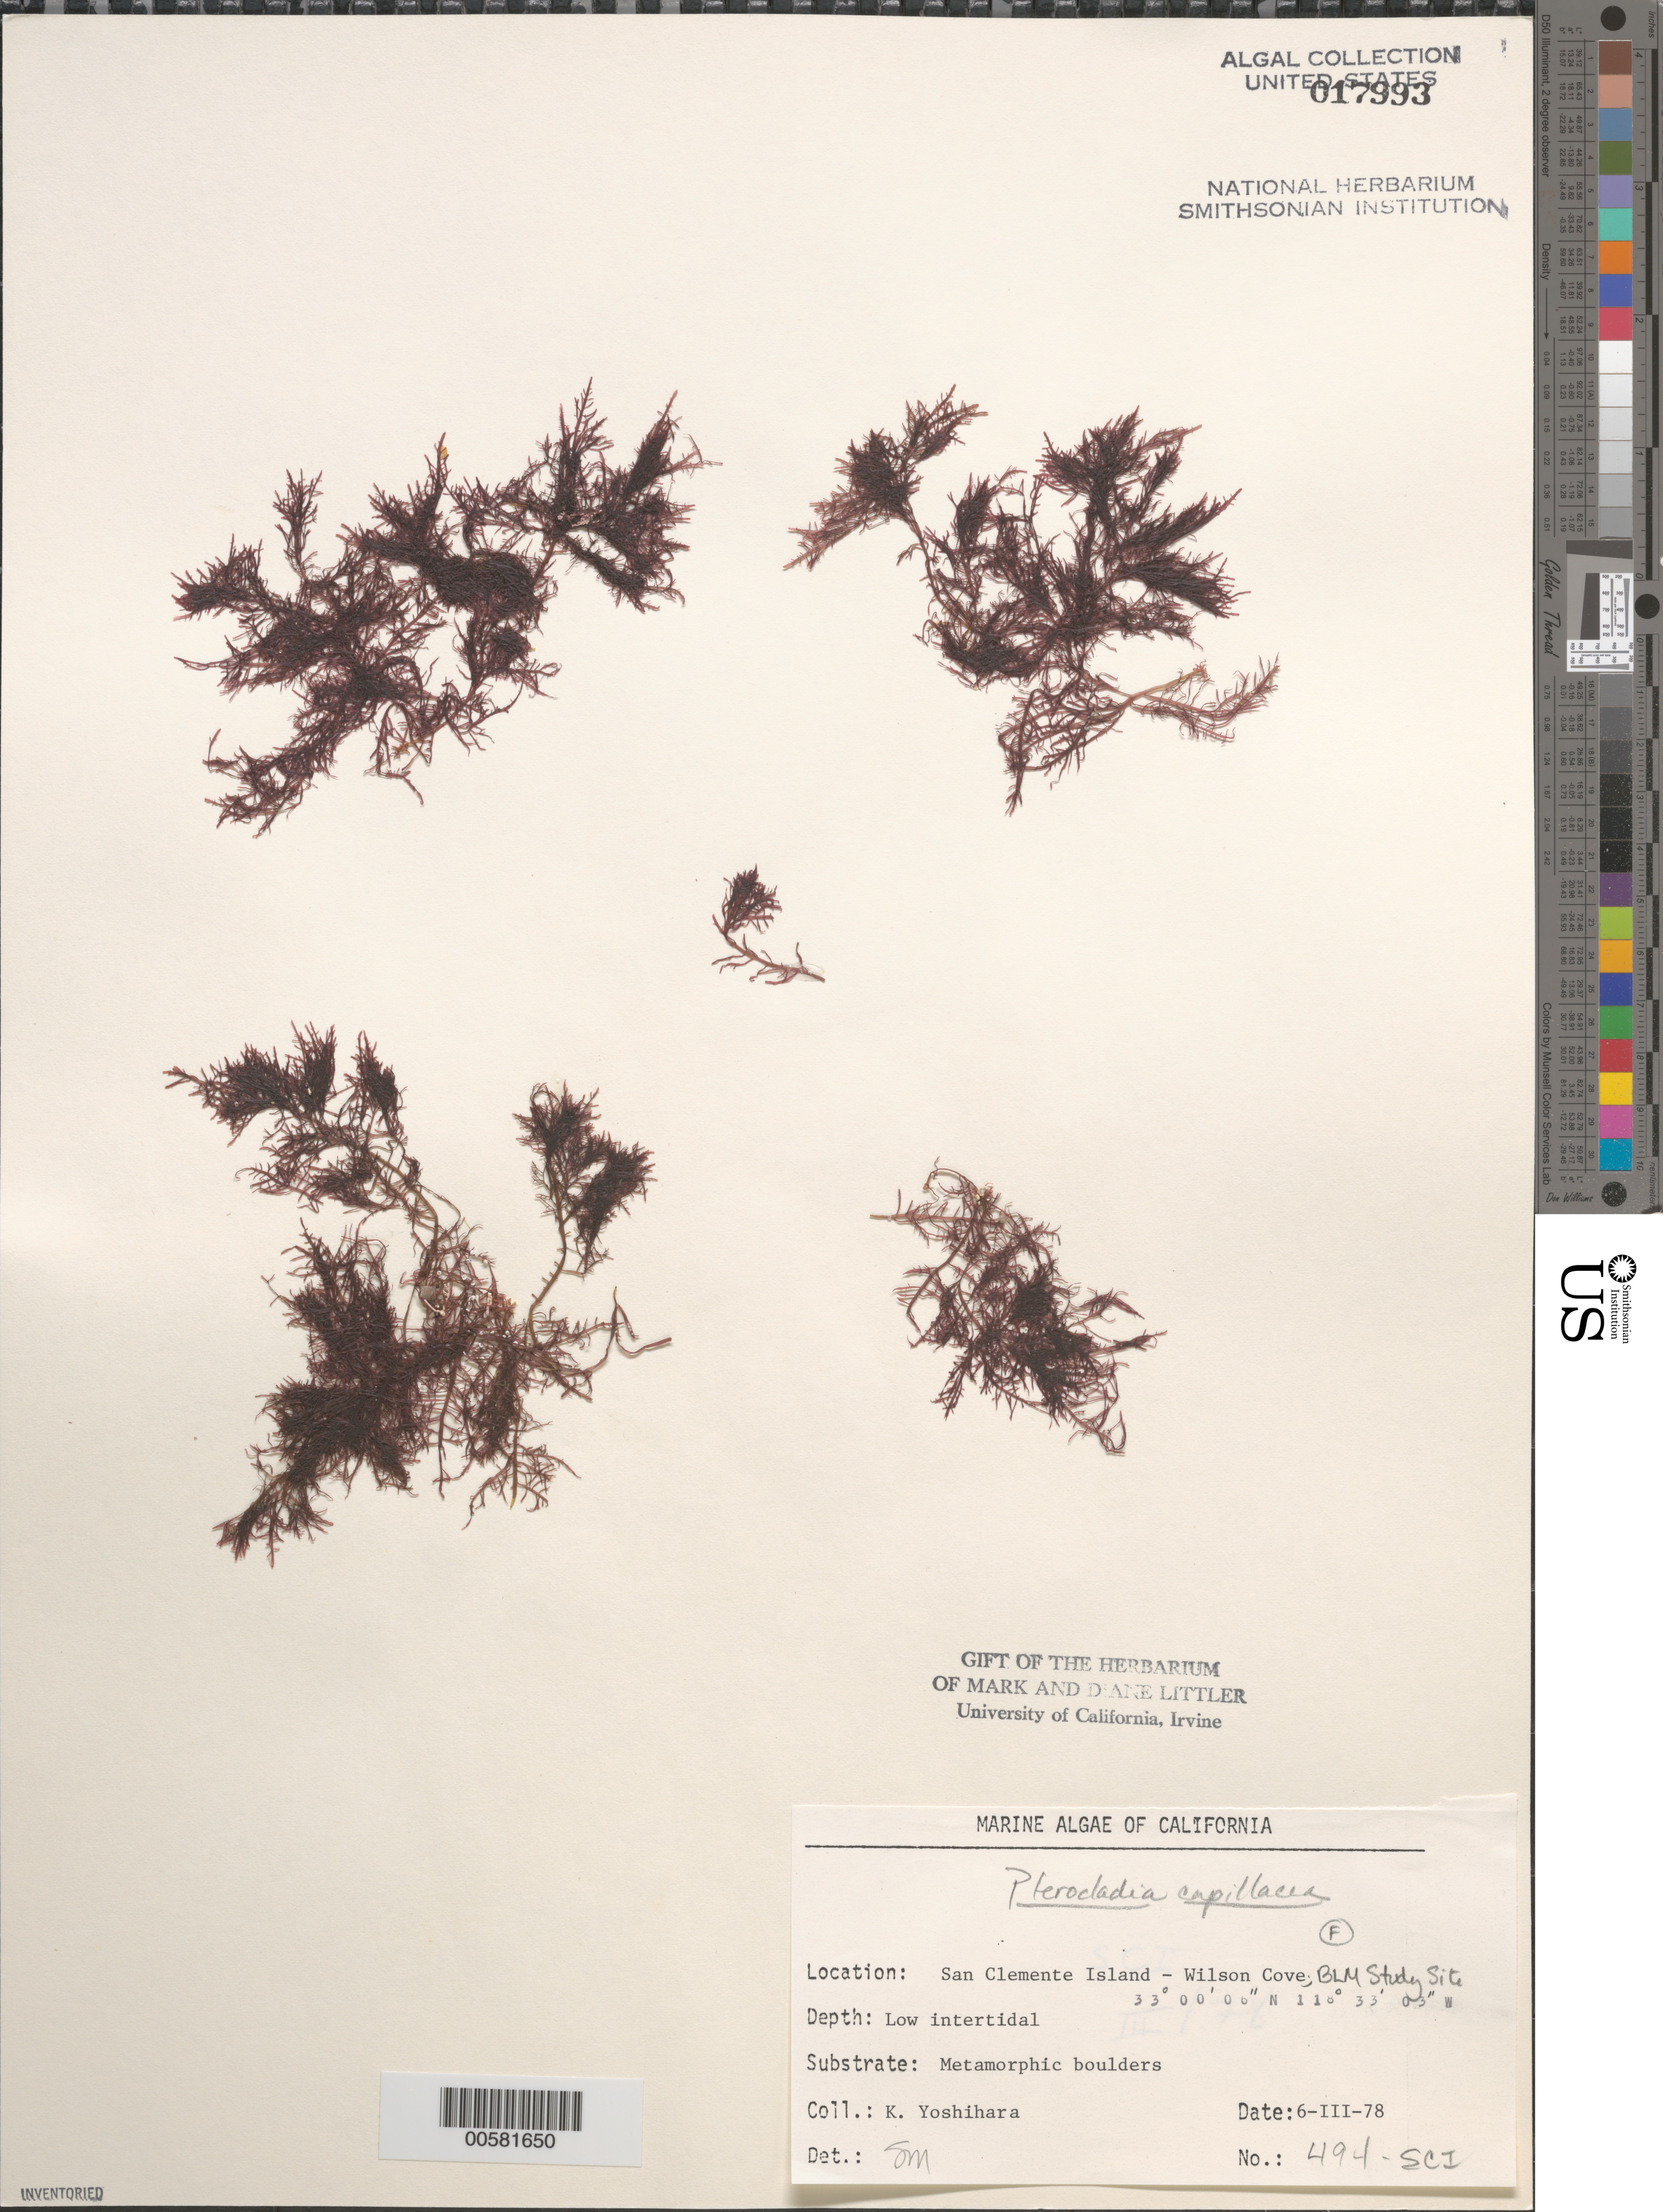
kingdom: Plantae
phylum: Rhodophyta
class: Florideophyceae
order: Gelidiales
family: Pterocladiaceae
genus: Pterocladiella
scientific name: Pterocladiella capillacea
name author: (S.G. Gmel.) Santelices & Hommers.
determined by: Algae name updating Project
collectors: K. Yoshihara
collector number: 494-sci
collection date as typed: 06 Mar 1978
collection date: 1978-03-06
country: United States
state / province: California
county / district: Los Angeles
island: San Clemente Island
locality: Wilson Cove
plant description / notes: BLM-SOCALBIGHT Rocky Intertidal Survey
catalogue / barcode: US 17993